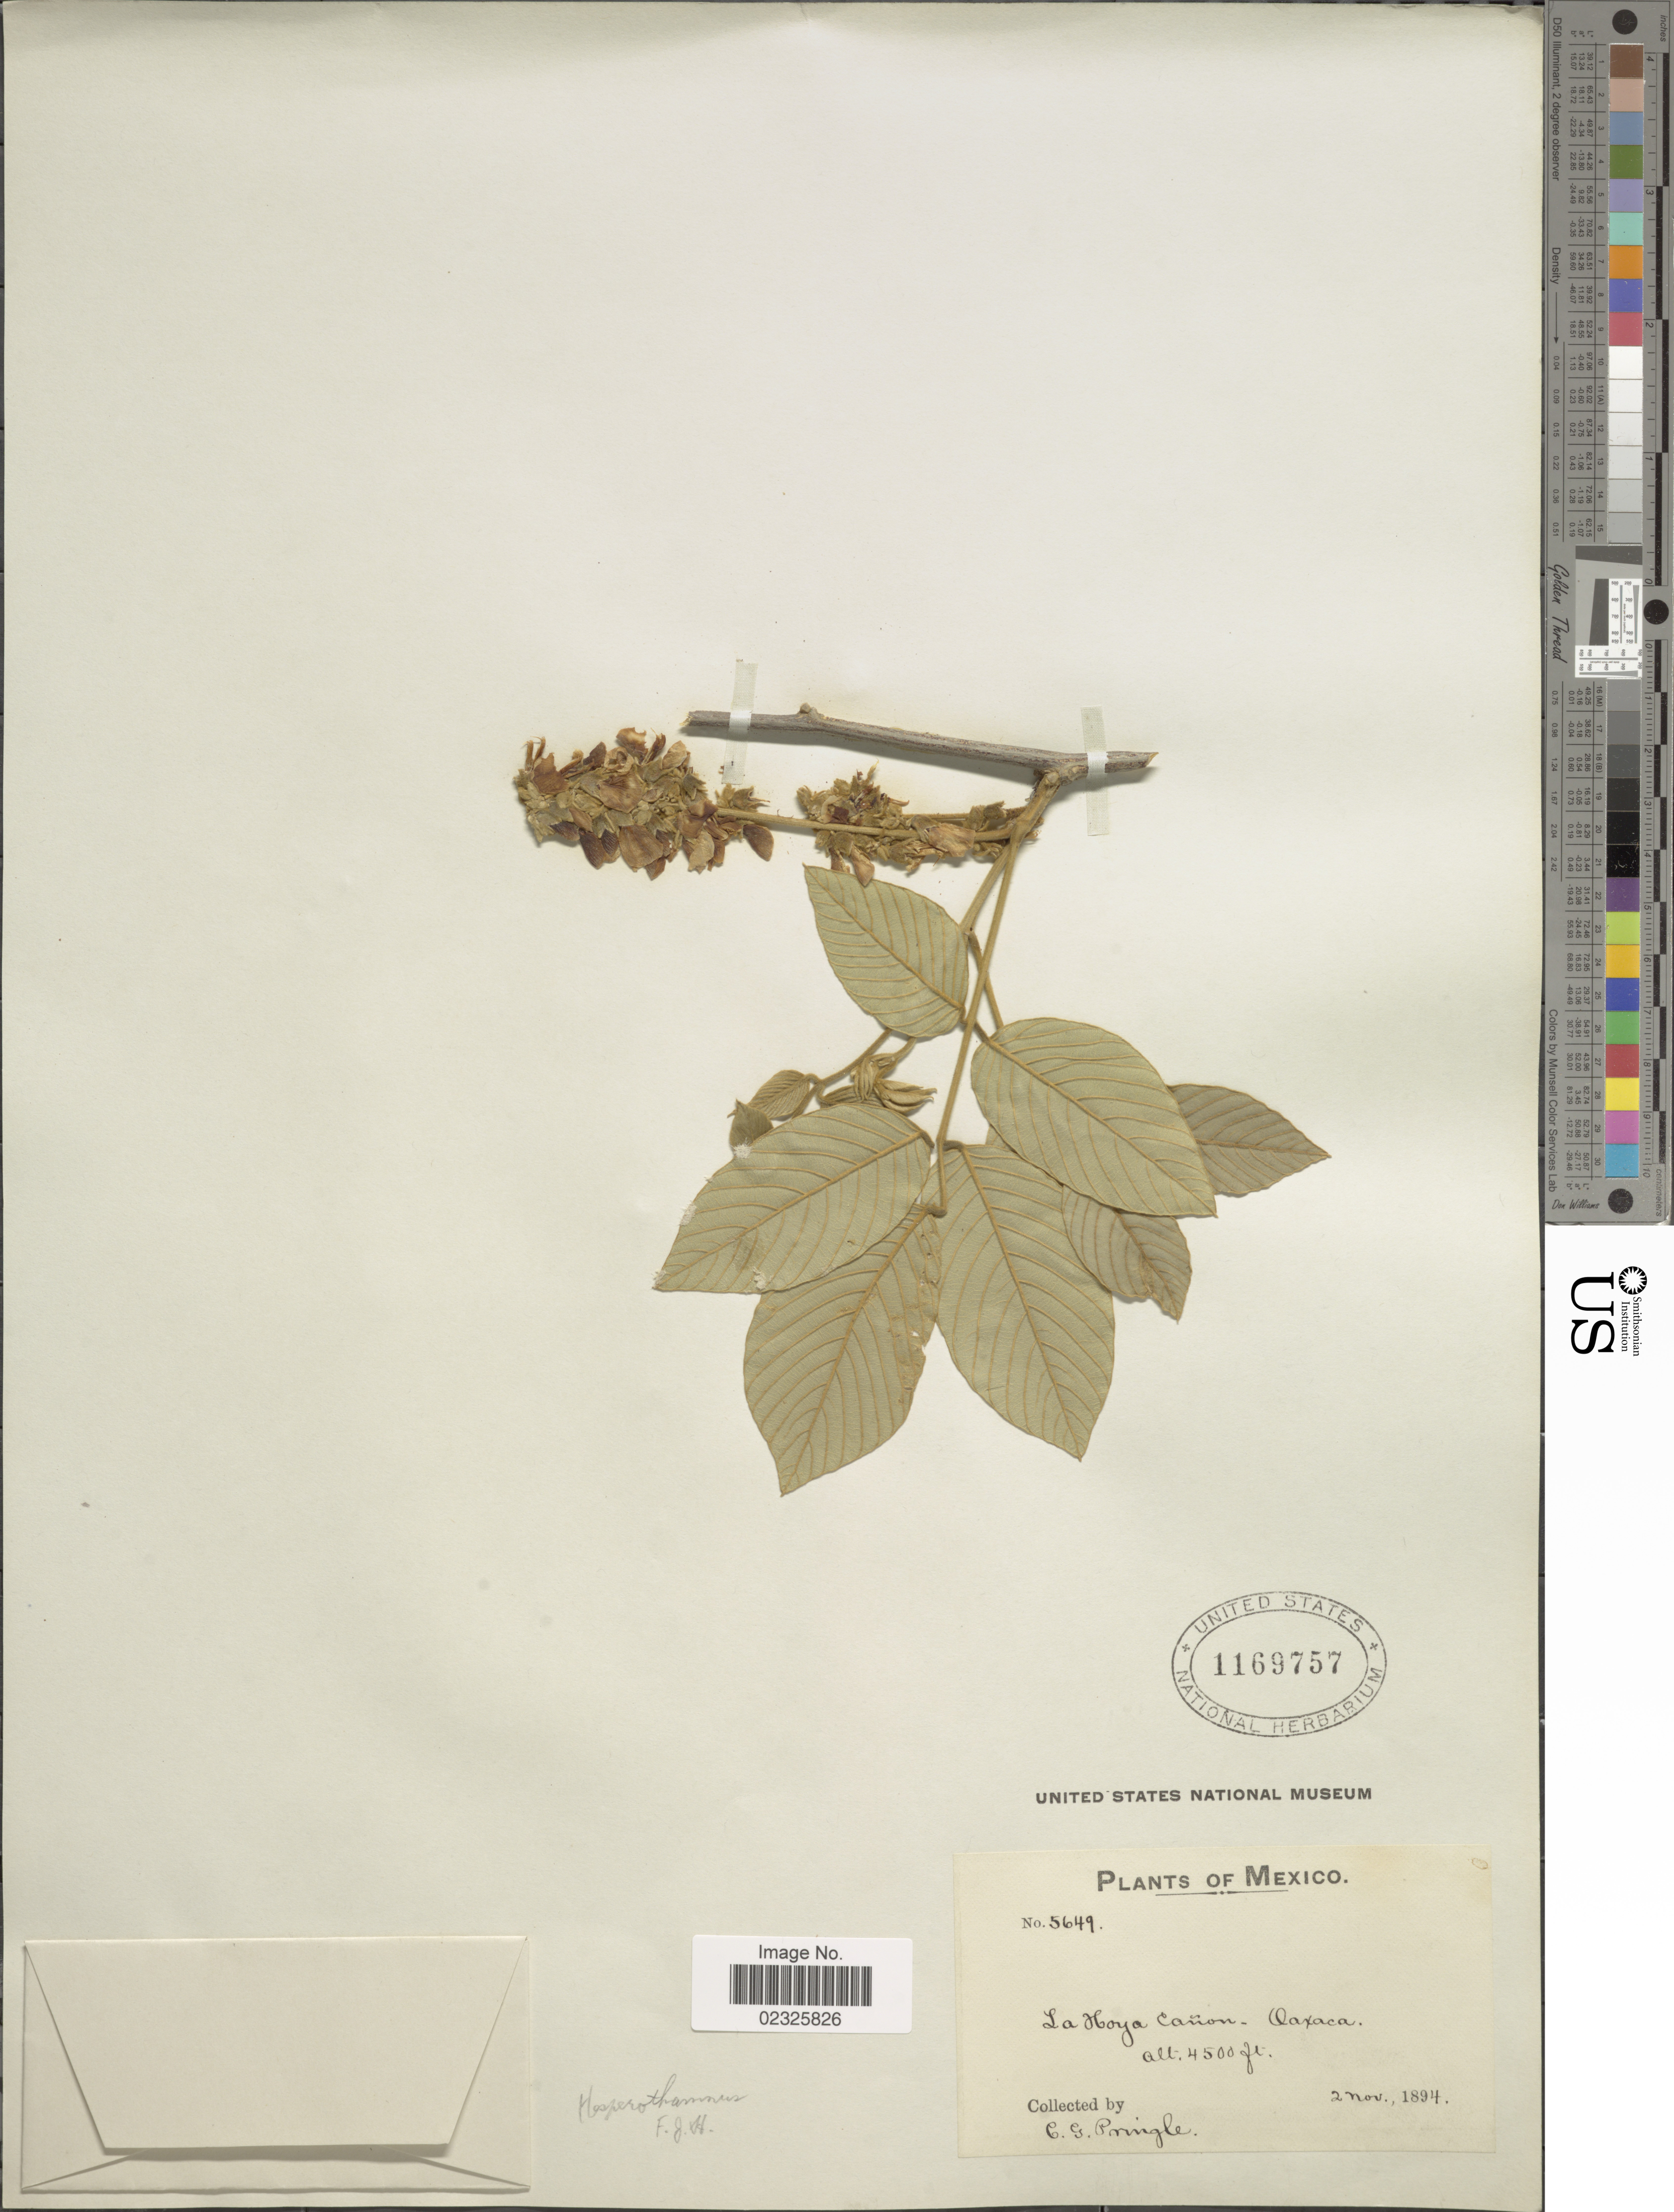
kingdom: Plantae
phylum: Tracheophyta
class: Magnoliopsida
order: Fabales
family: Fabaceae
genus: Hesperothamnus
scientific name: Hesperothamnus purpusii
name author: (Harms) Harms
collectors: C. G. Pringle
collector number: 5649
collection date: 1894-11-02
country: Mexico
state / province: Oaxaca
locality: La Hoya Canon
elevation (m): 1372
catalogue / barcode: US 1169757